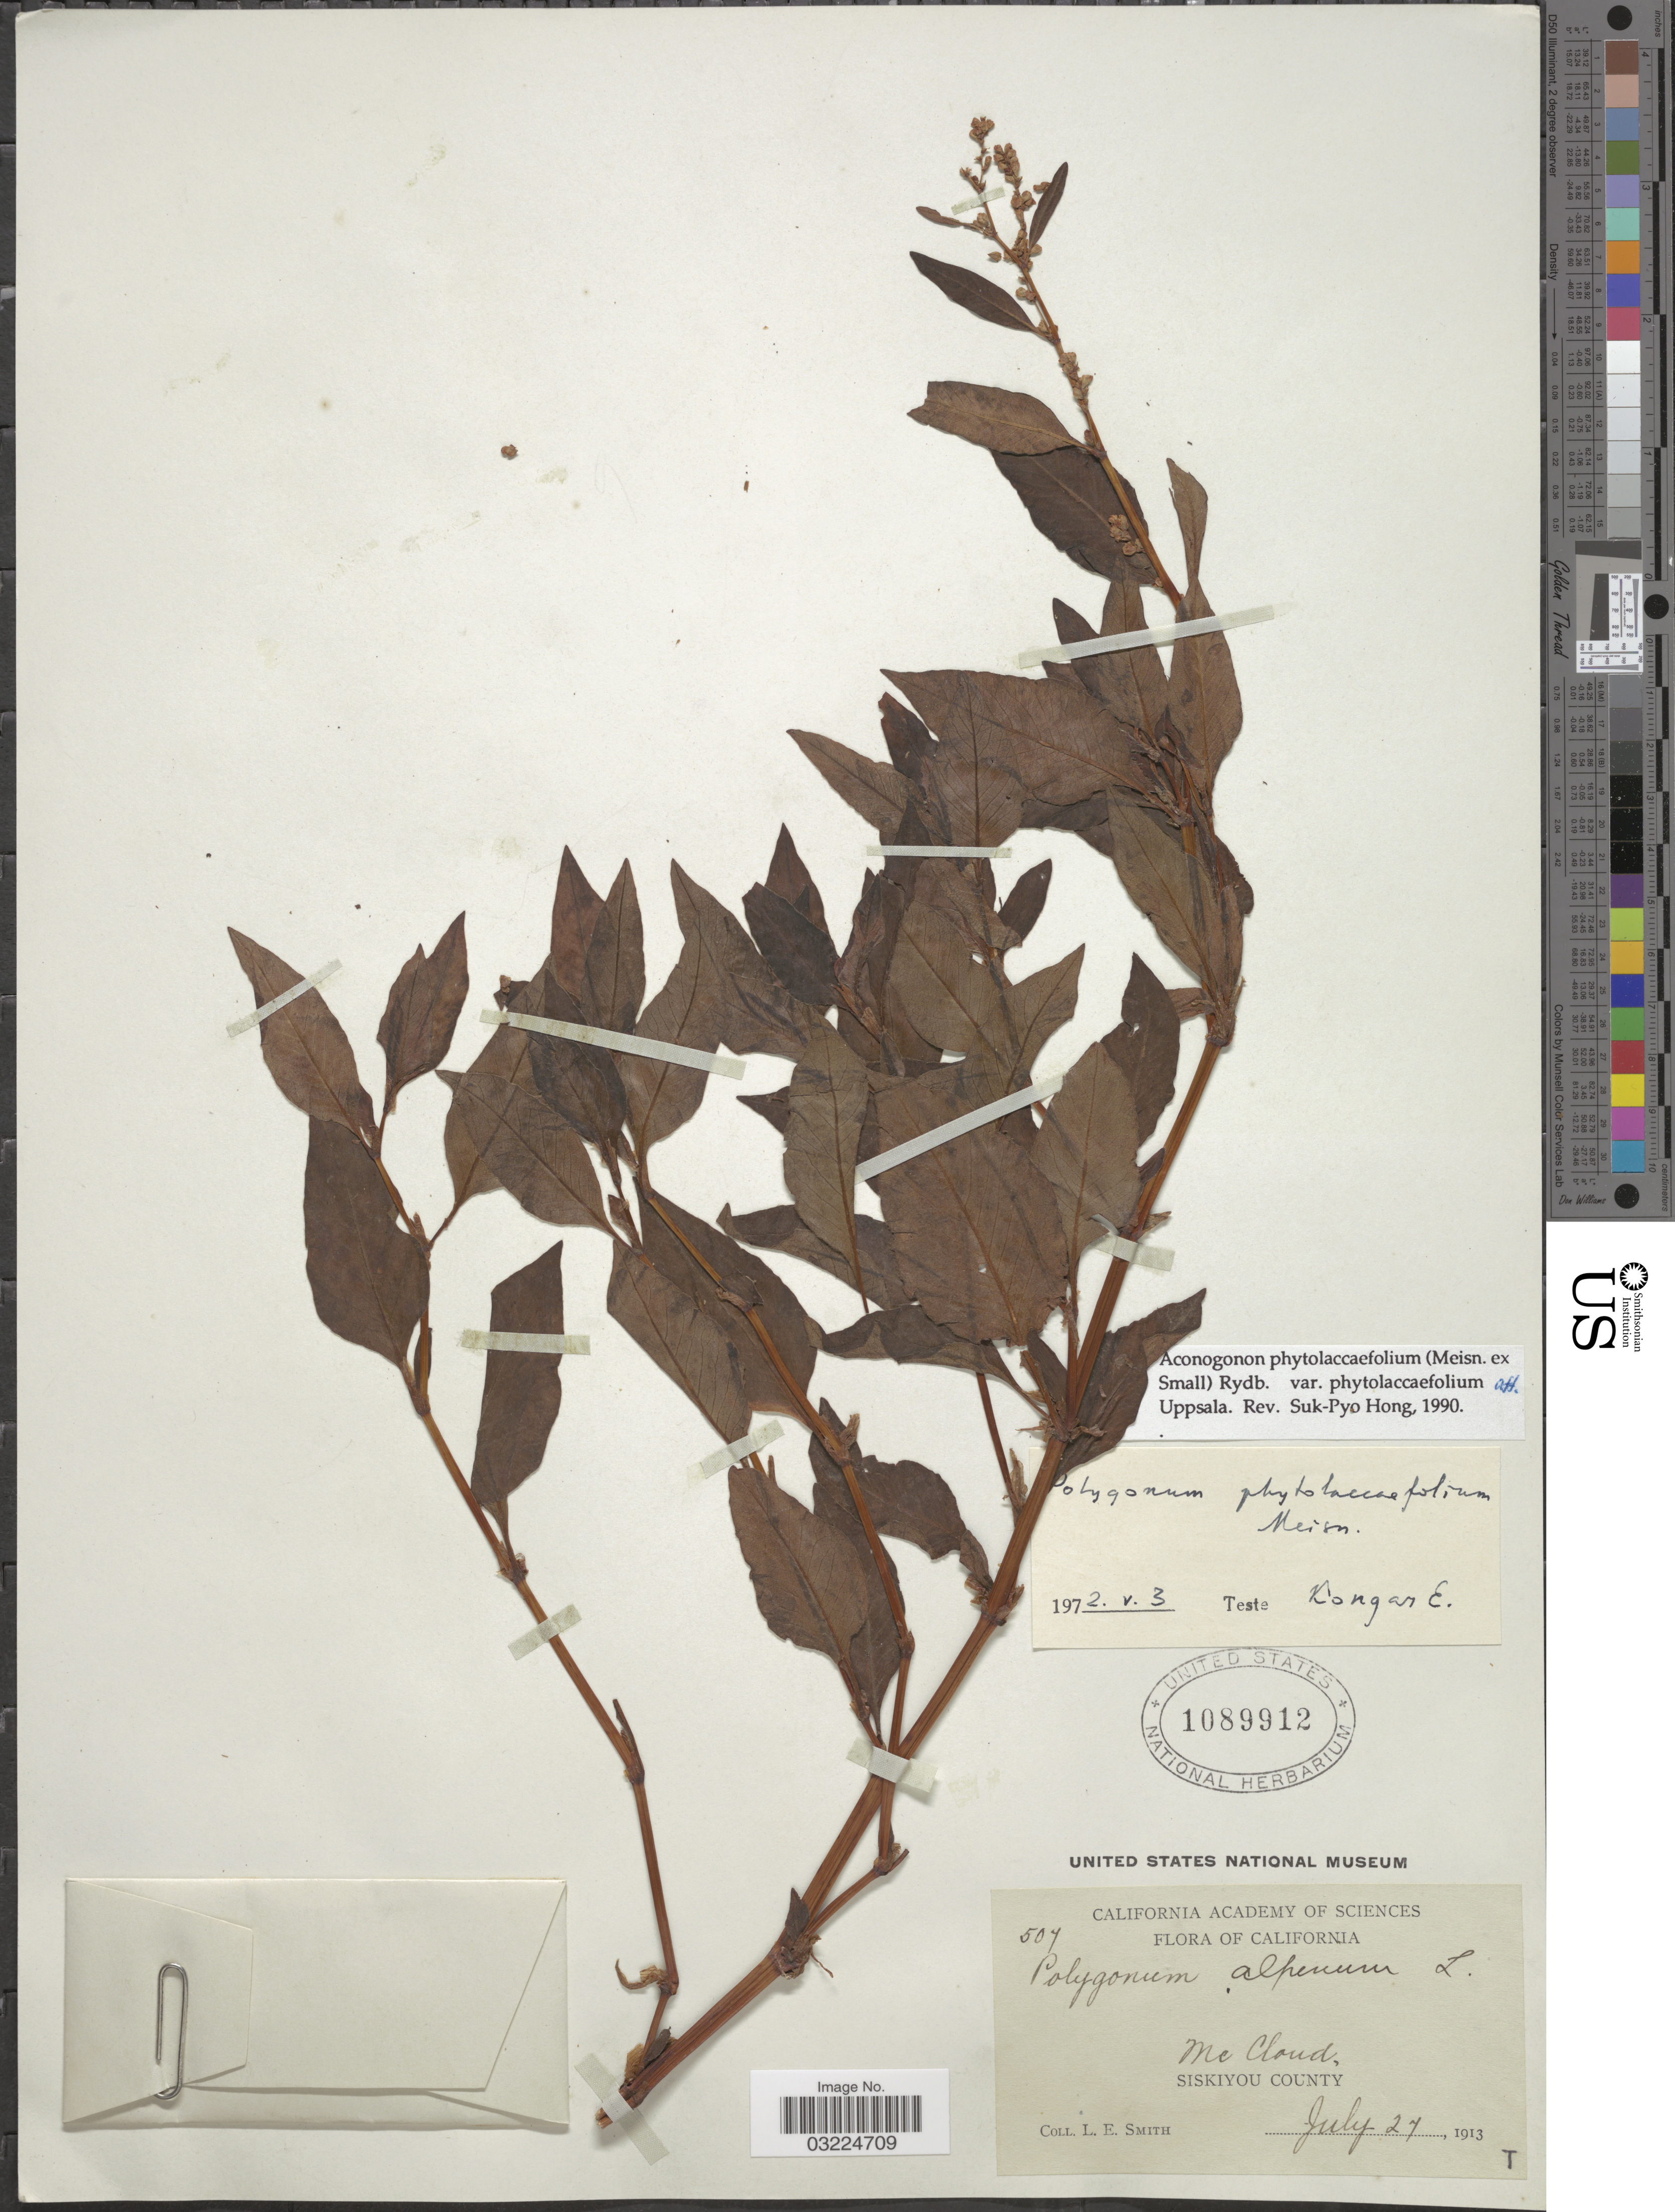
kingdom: Plantae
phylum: Tracheophyta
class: Magnoliopsida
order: Caryophyllales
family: Polygonaceae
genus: Koenigia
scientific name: Koenigia phytolaccifolia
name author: (Meisn. ex Small) T.M. Schust. & Reveal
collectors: L. E. Smith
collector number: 507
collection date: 1913-07-27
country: United States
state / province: California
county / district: Siskiyou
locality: McCloud, Siskiyou County.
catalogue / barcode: US 1089912